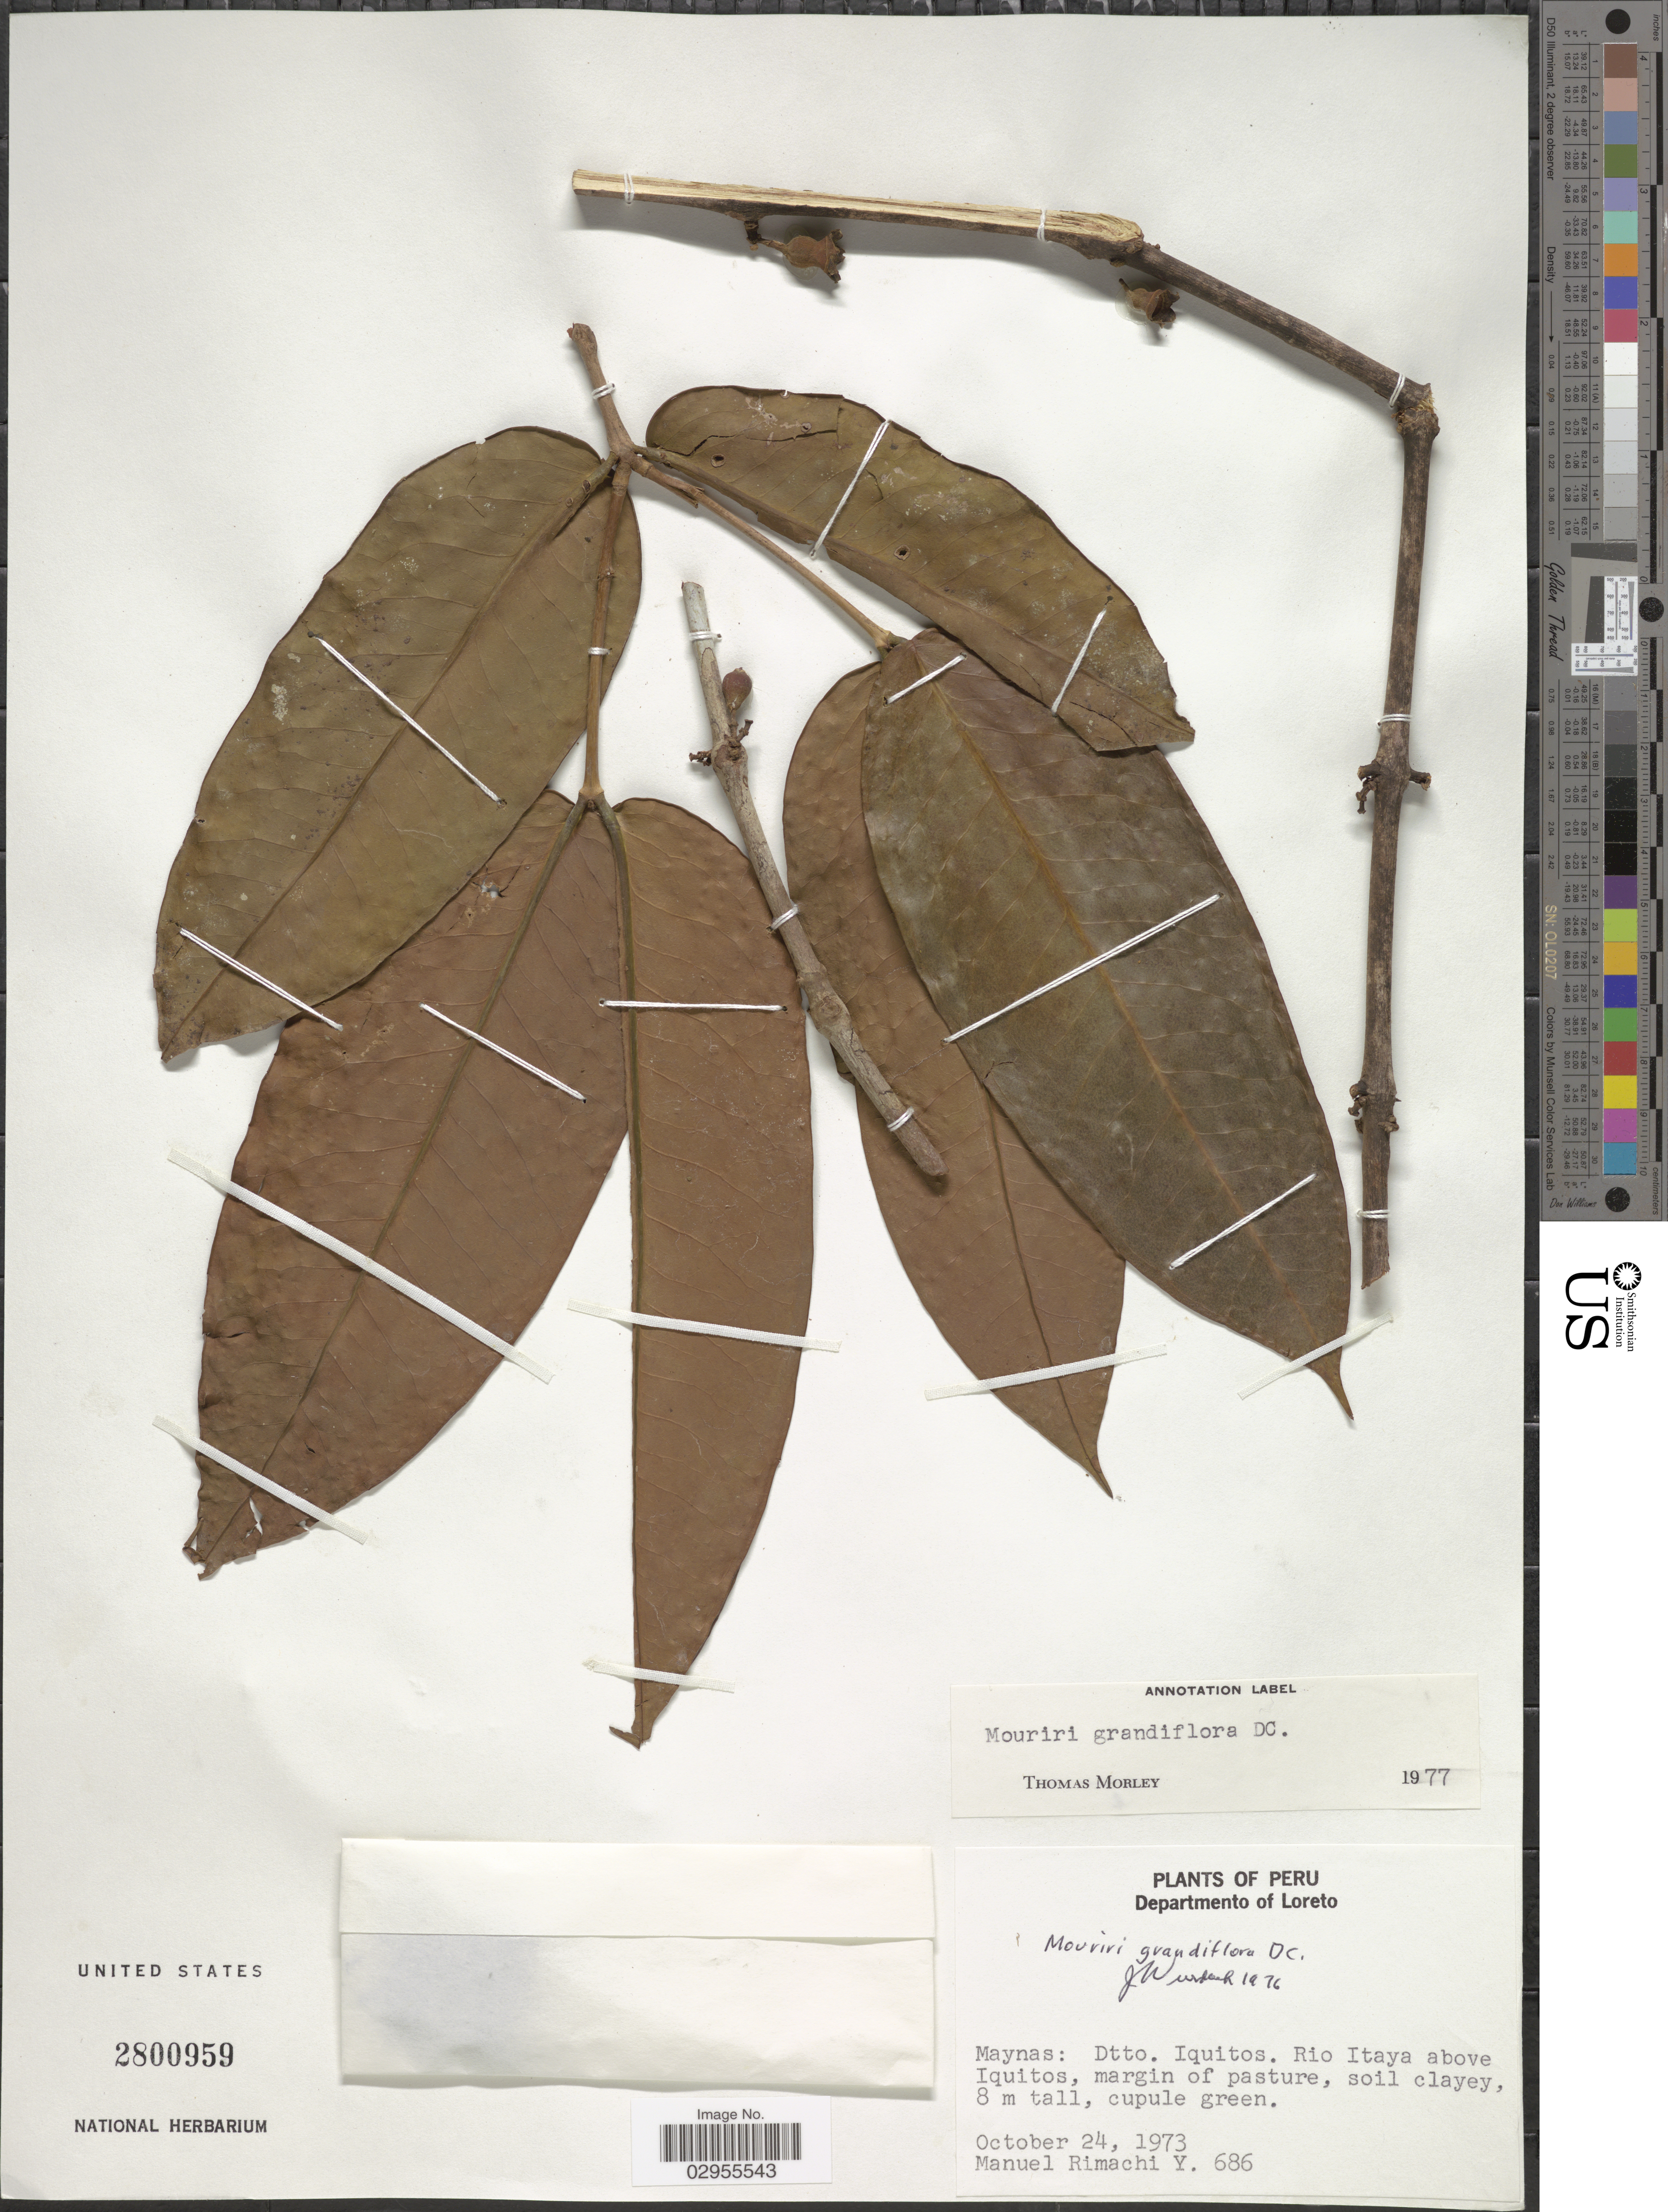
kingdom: Plantae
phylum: Tracheophyta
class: Magnoliopsida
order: Myrtales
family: Melastomataceae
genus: Mouriri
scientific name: Mouriri grandiflora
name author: DC.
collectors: M. Rimachi Y.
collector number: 686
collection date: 1973-10-24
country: Peru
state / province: Loreto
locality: Maynas: Dtto. Iquitos. Rio Itaya above Iquitos, margin of pasture.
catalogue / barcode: US 2800959